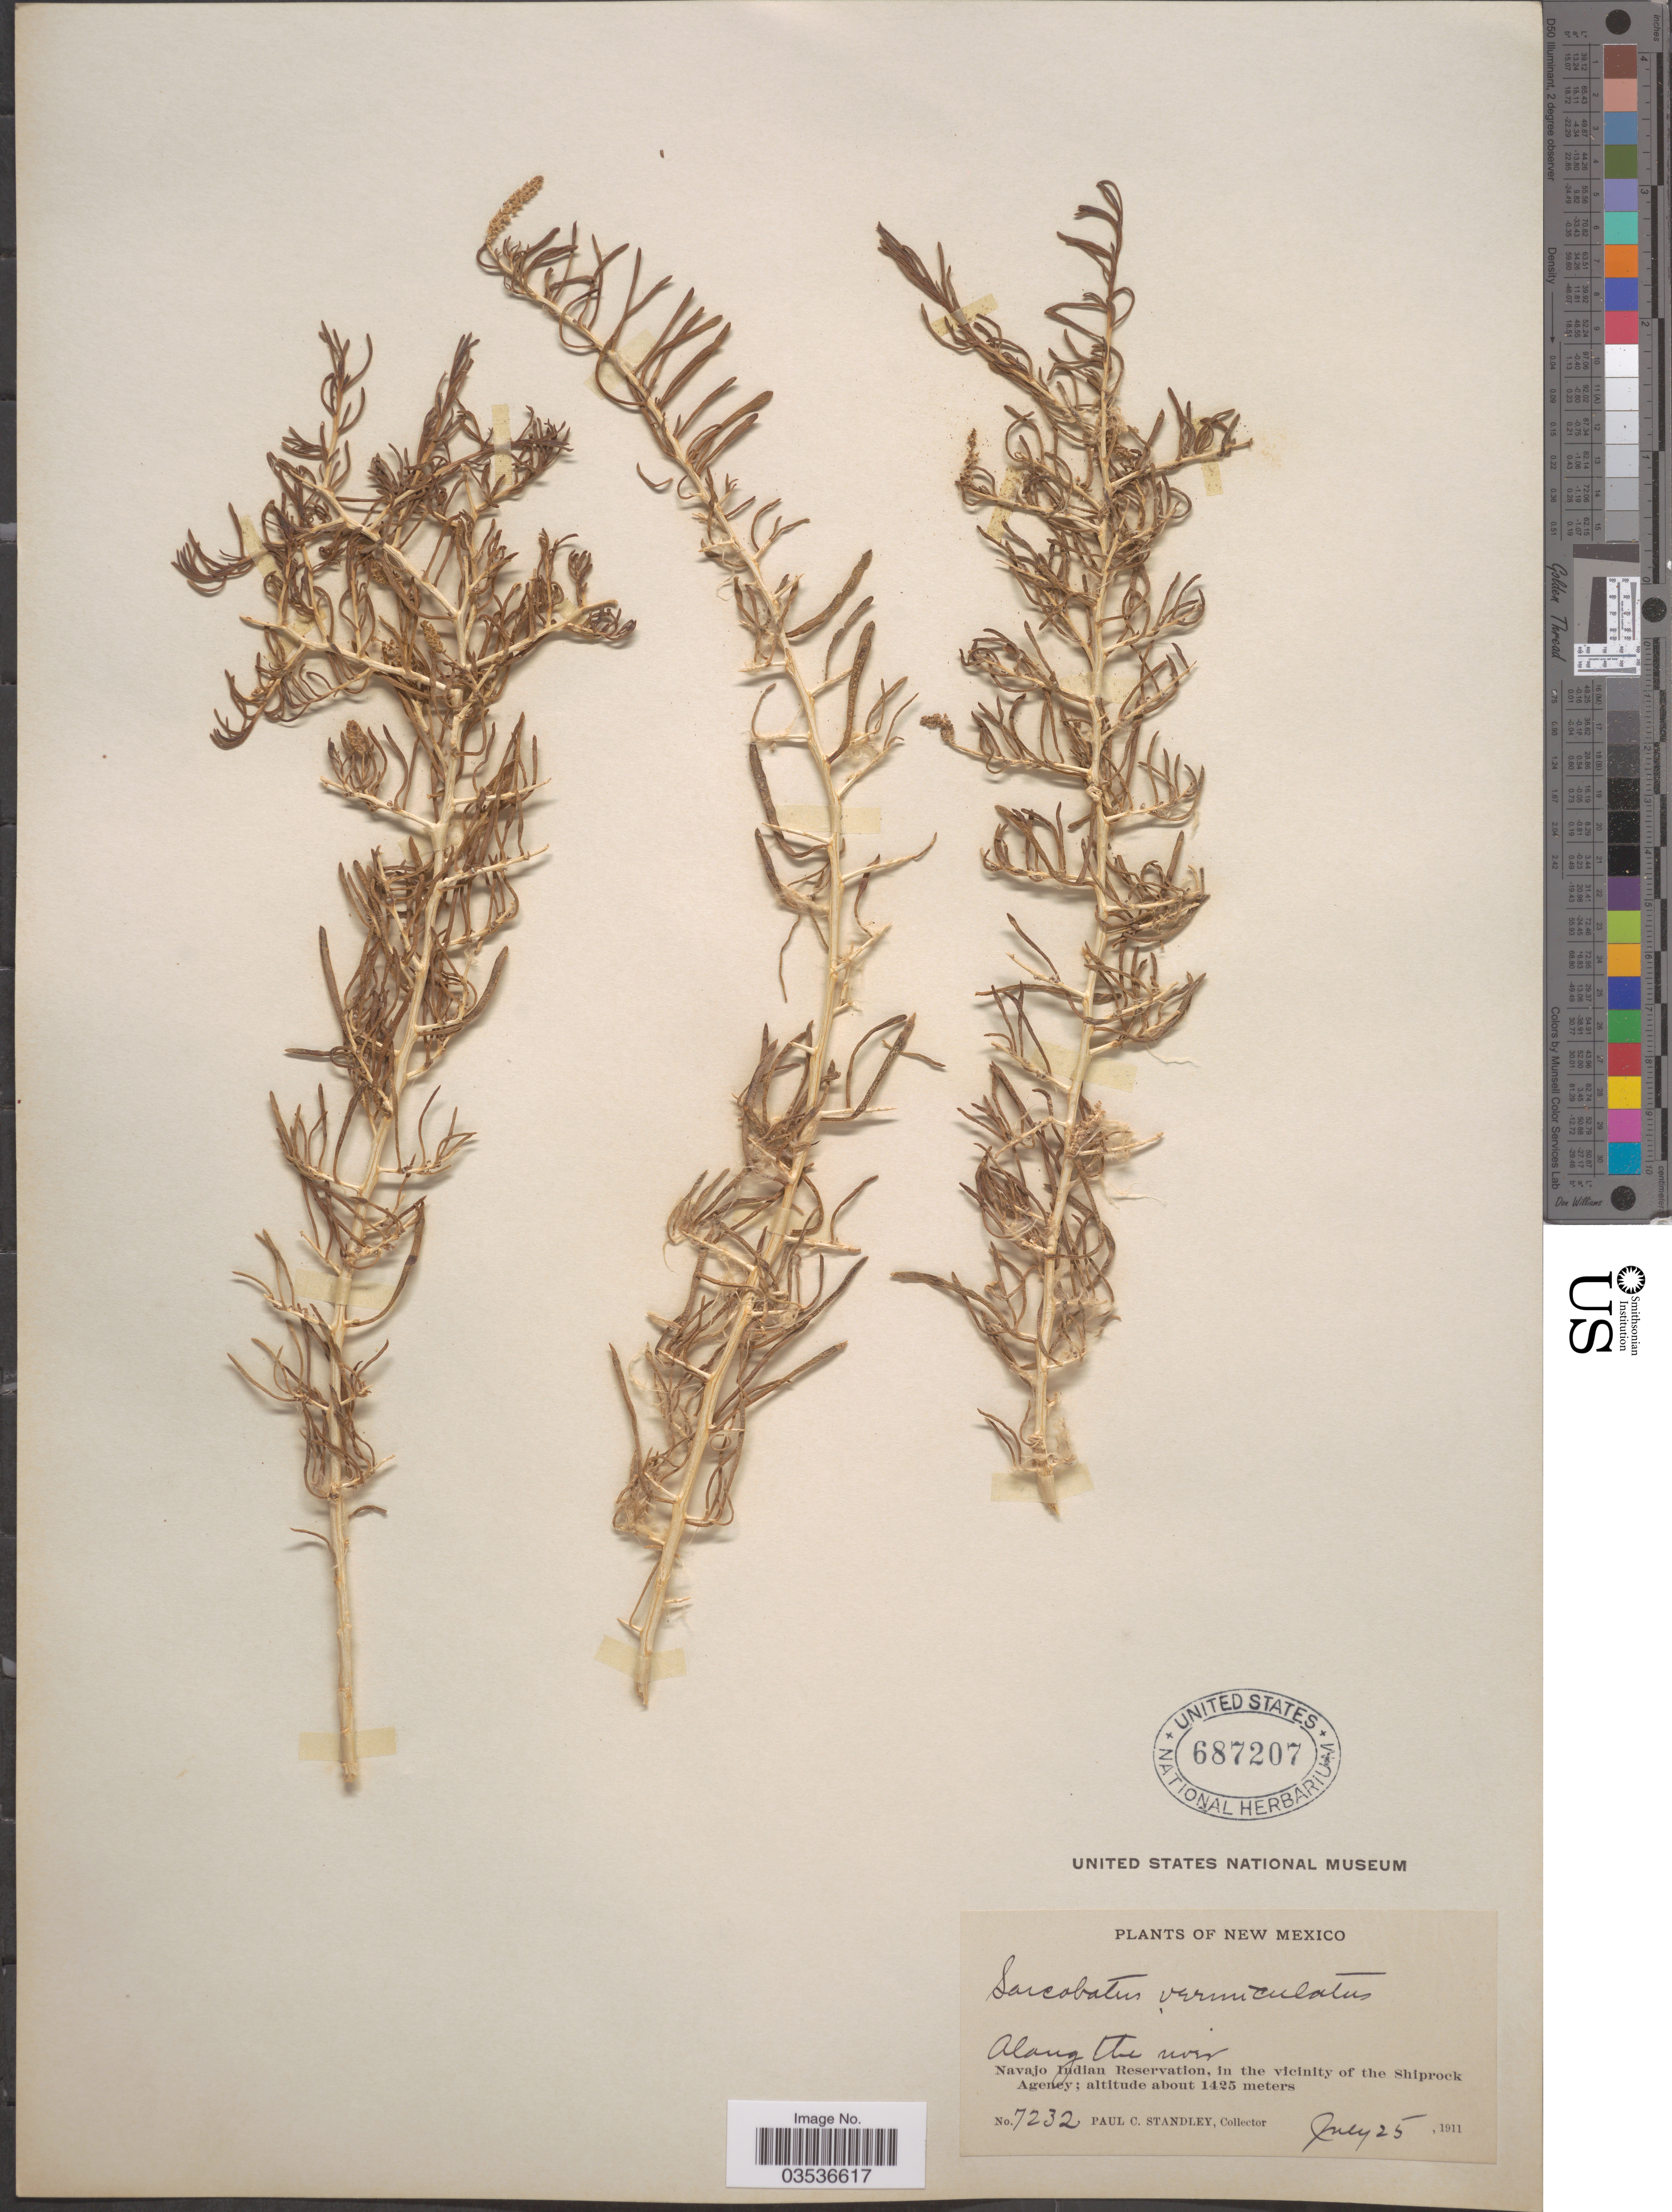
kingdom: Plantae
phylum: Tracheophyta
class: Magnoliopsida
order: Caryophyllales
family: Sarcobataceae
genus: Sarcobatus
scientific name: Sarcobatus vermiculatus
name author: (Hook.) Torr.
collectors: P. C. Standley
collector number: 7232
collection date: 1911-07-25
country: United States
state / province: New Mexico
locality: Along the river. Navajo Indian Reservation, in the vicinity of the Shiprock Agency.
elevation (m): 1425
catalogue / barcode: US 687207